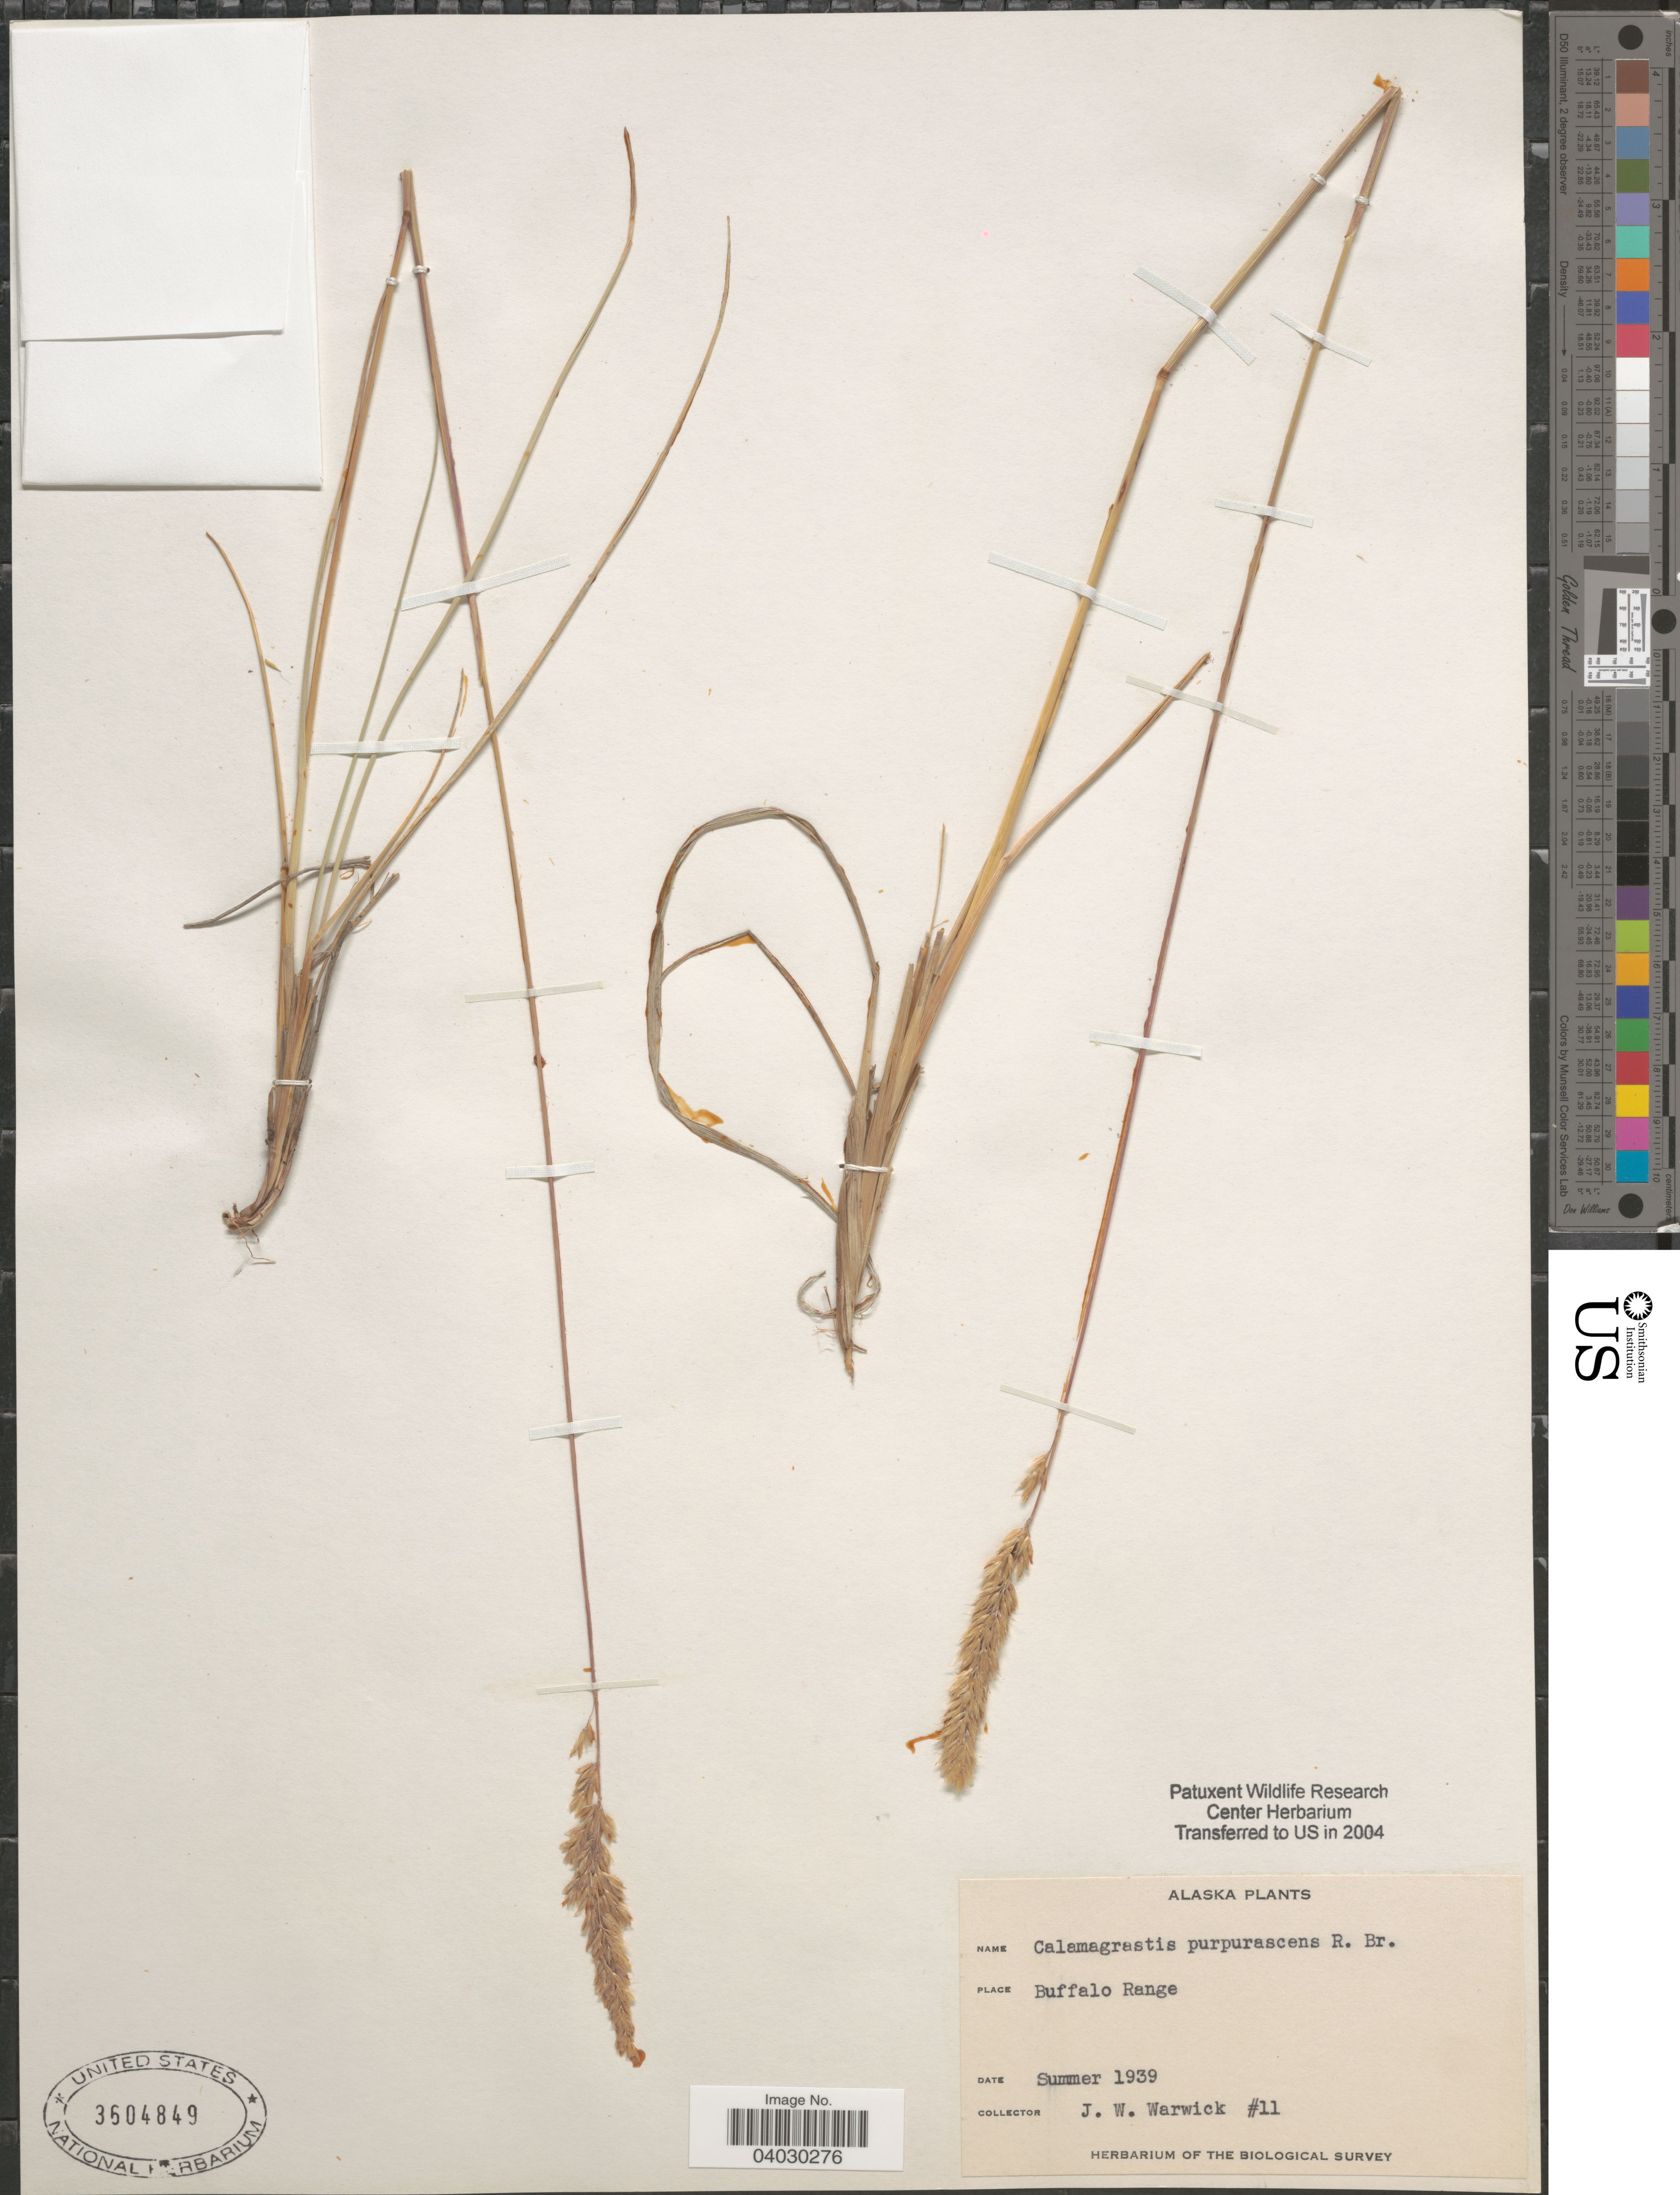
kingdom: Plantae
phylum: Tracheophyta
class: Liliopsida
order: Poales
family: Poaceae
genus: Calamagrostis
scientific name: Calamagrostis purpurascens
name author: R. Br.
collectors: J. Warwick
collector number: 11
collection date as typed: Summer 1939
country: United States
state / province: Alaska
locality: Buffalo Range.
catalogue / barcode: US 3604849